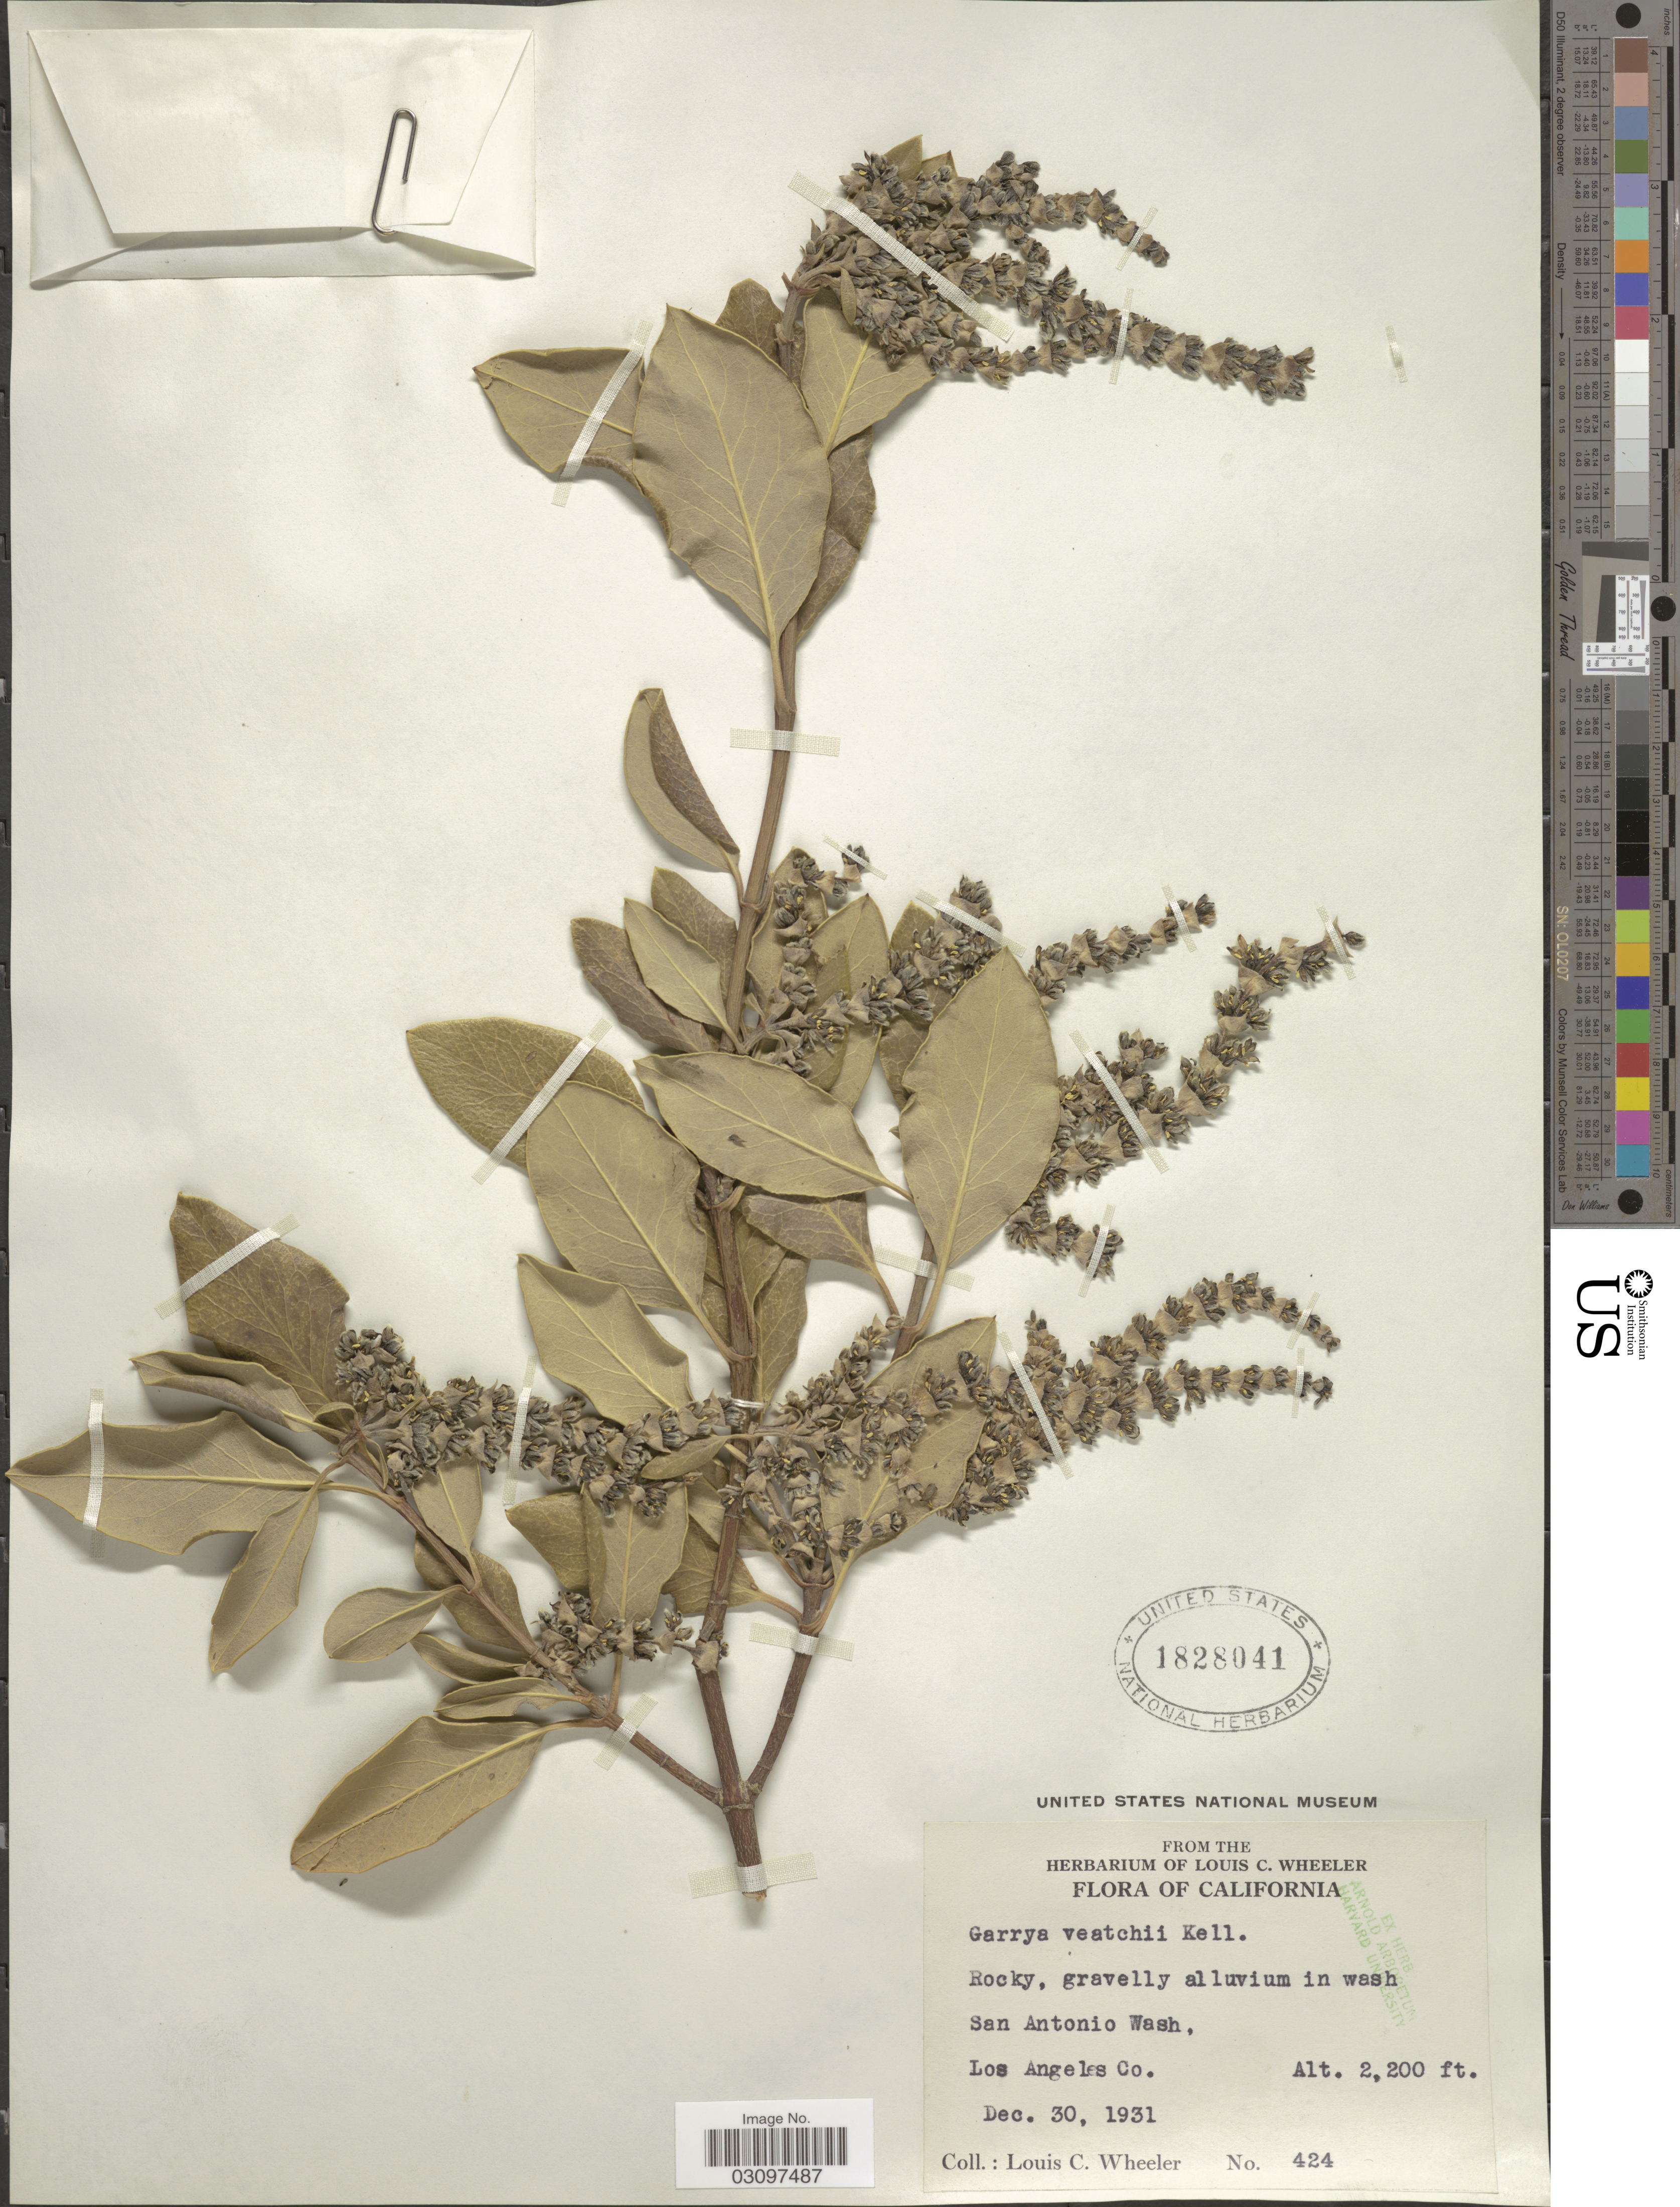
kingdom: Plantae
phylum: Tracheophyta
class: Magnoliopsida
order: Garryales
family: Garryaceae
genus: Garrya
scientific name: Garrya veatchii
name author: Kellogg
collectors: L. C. Wheeler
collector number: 424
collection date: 1931-12-30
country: United States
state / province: California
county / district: Los Angeles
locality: San Antonio Wash, Los Angeles Co.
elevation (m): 671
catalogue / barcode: US 1828041